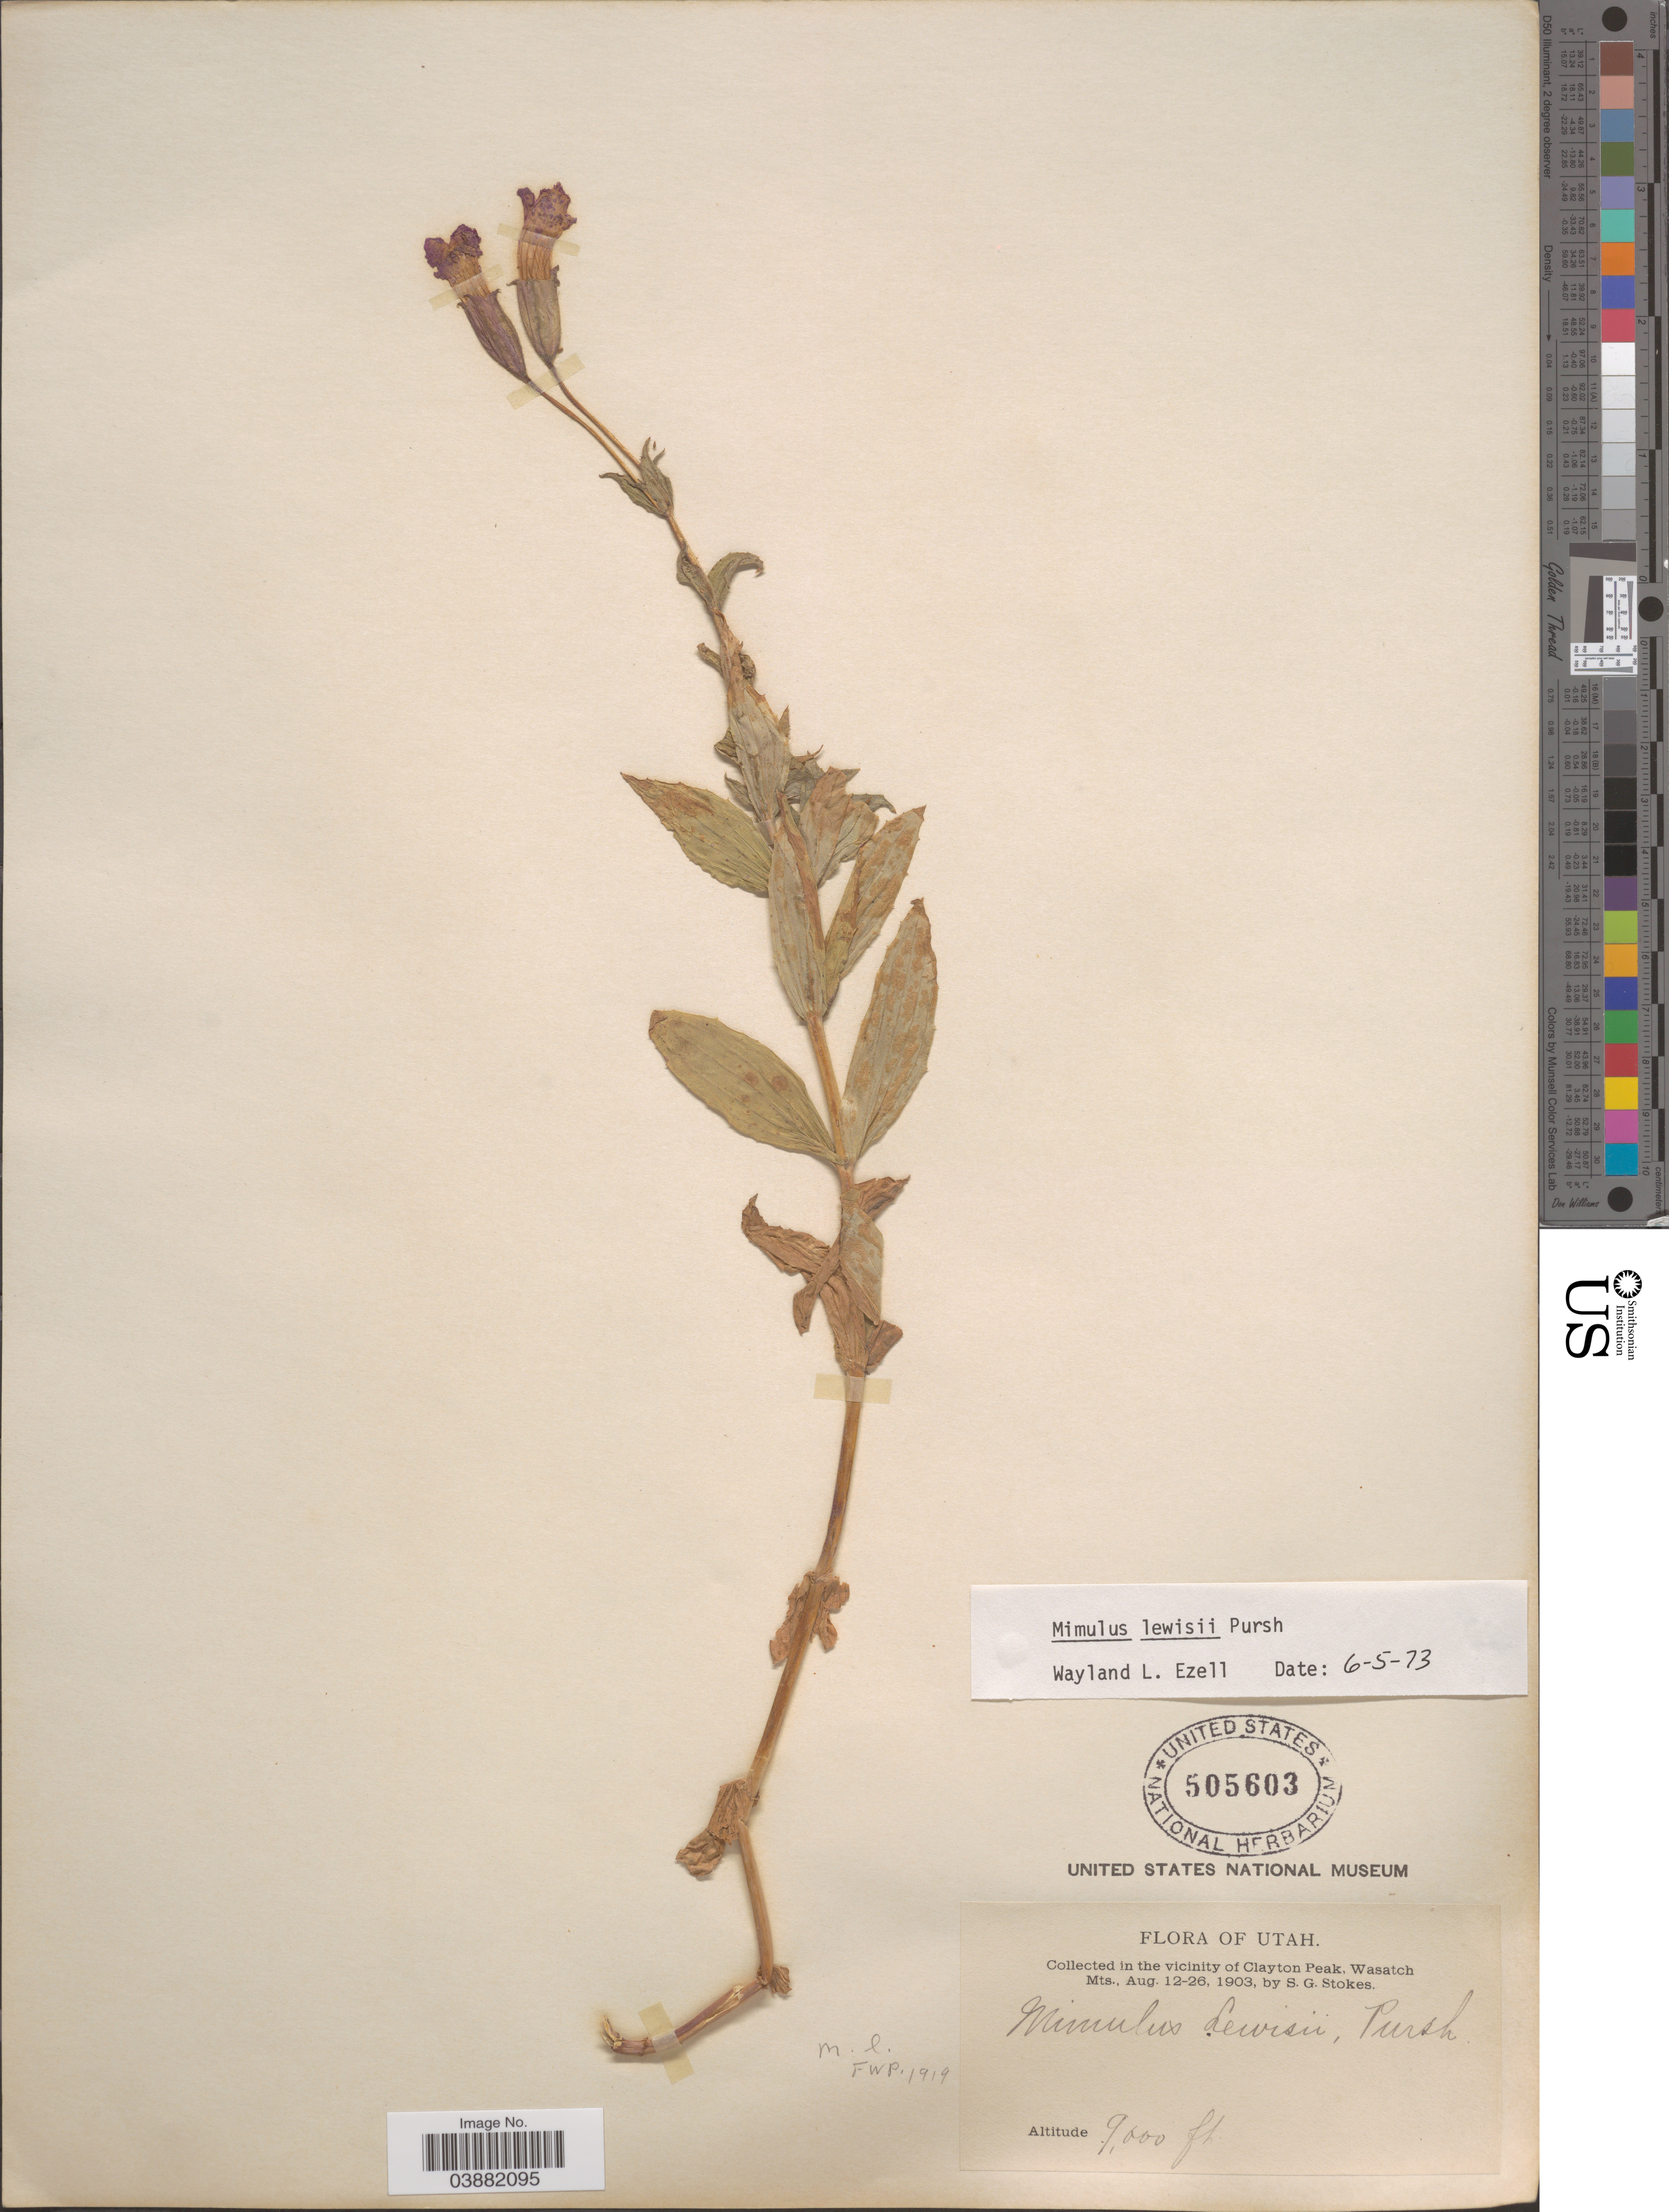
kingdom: Plantae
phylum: Tracheophyta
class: Magnoliopsida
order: Lamiales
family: Phrymaceae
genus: Mimulus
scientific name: Mimulus lewisii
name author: Pursh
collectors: S. G. Stokes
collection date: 1903-08-12/1903-08-26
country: United States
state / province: Utah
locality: In the vicinity of Clayton Peak, Wasatch Mts.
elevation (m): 2743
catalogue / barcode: US 505603